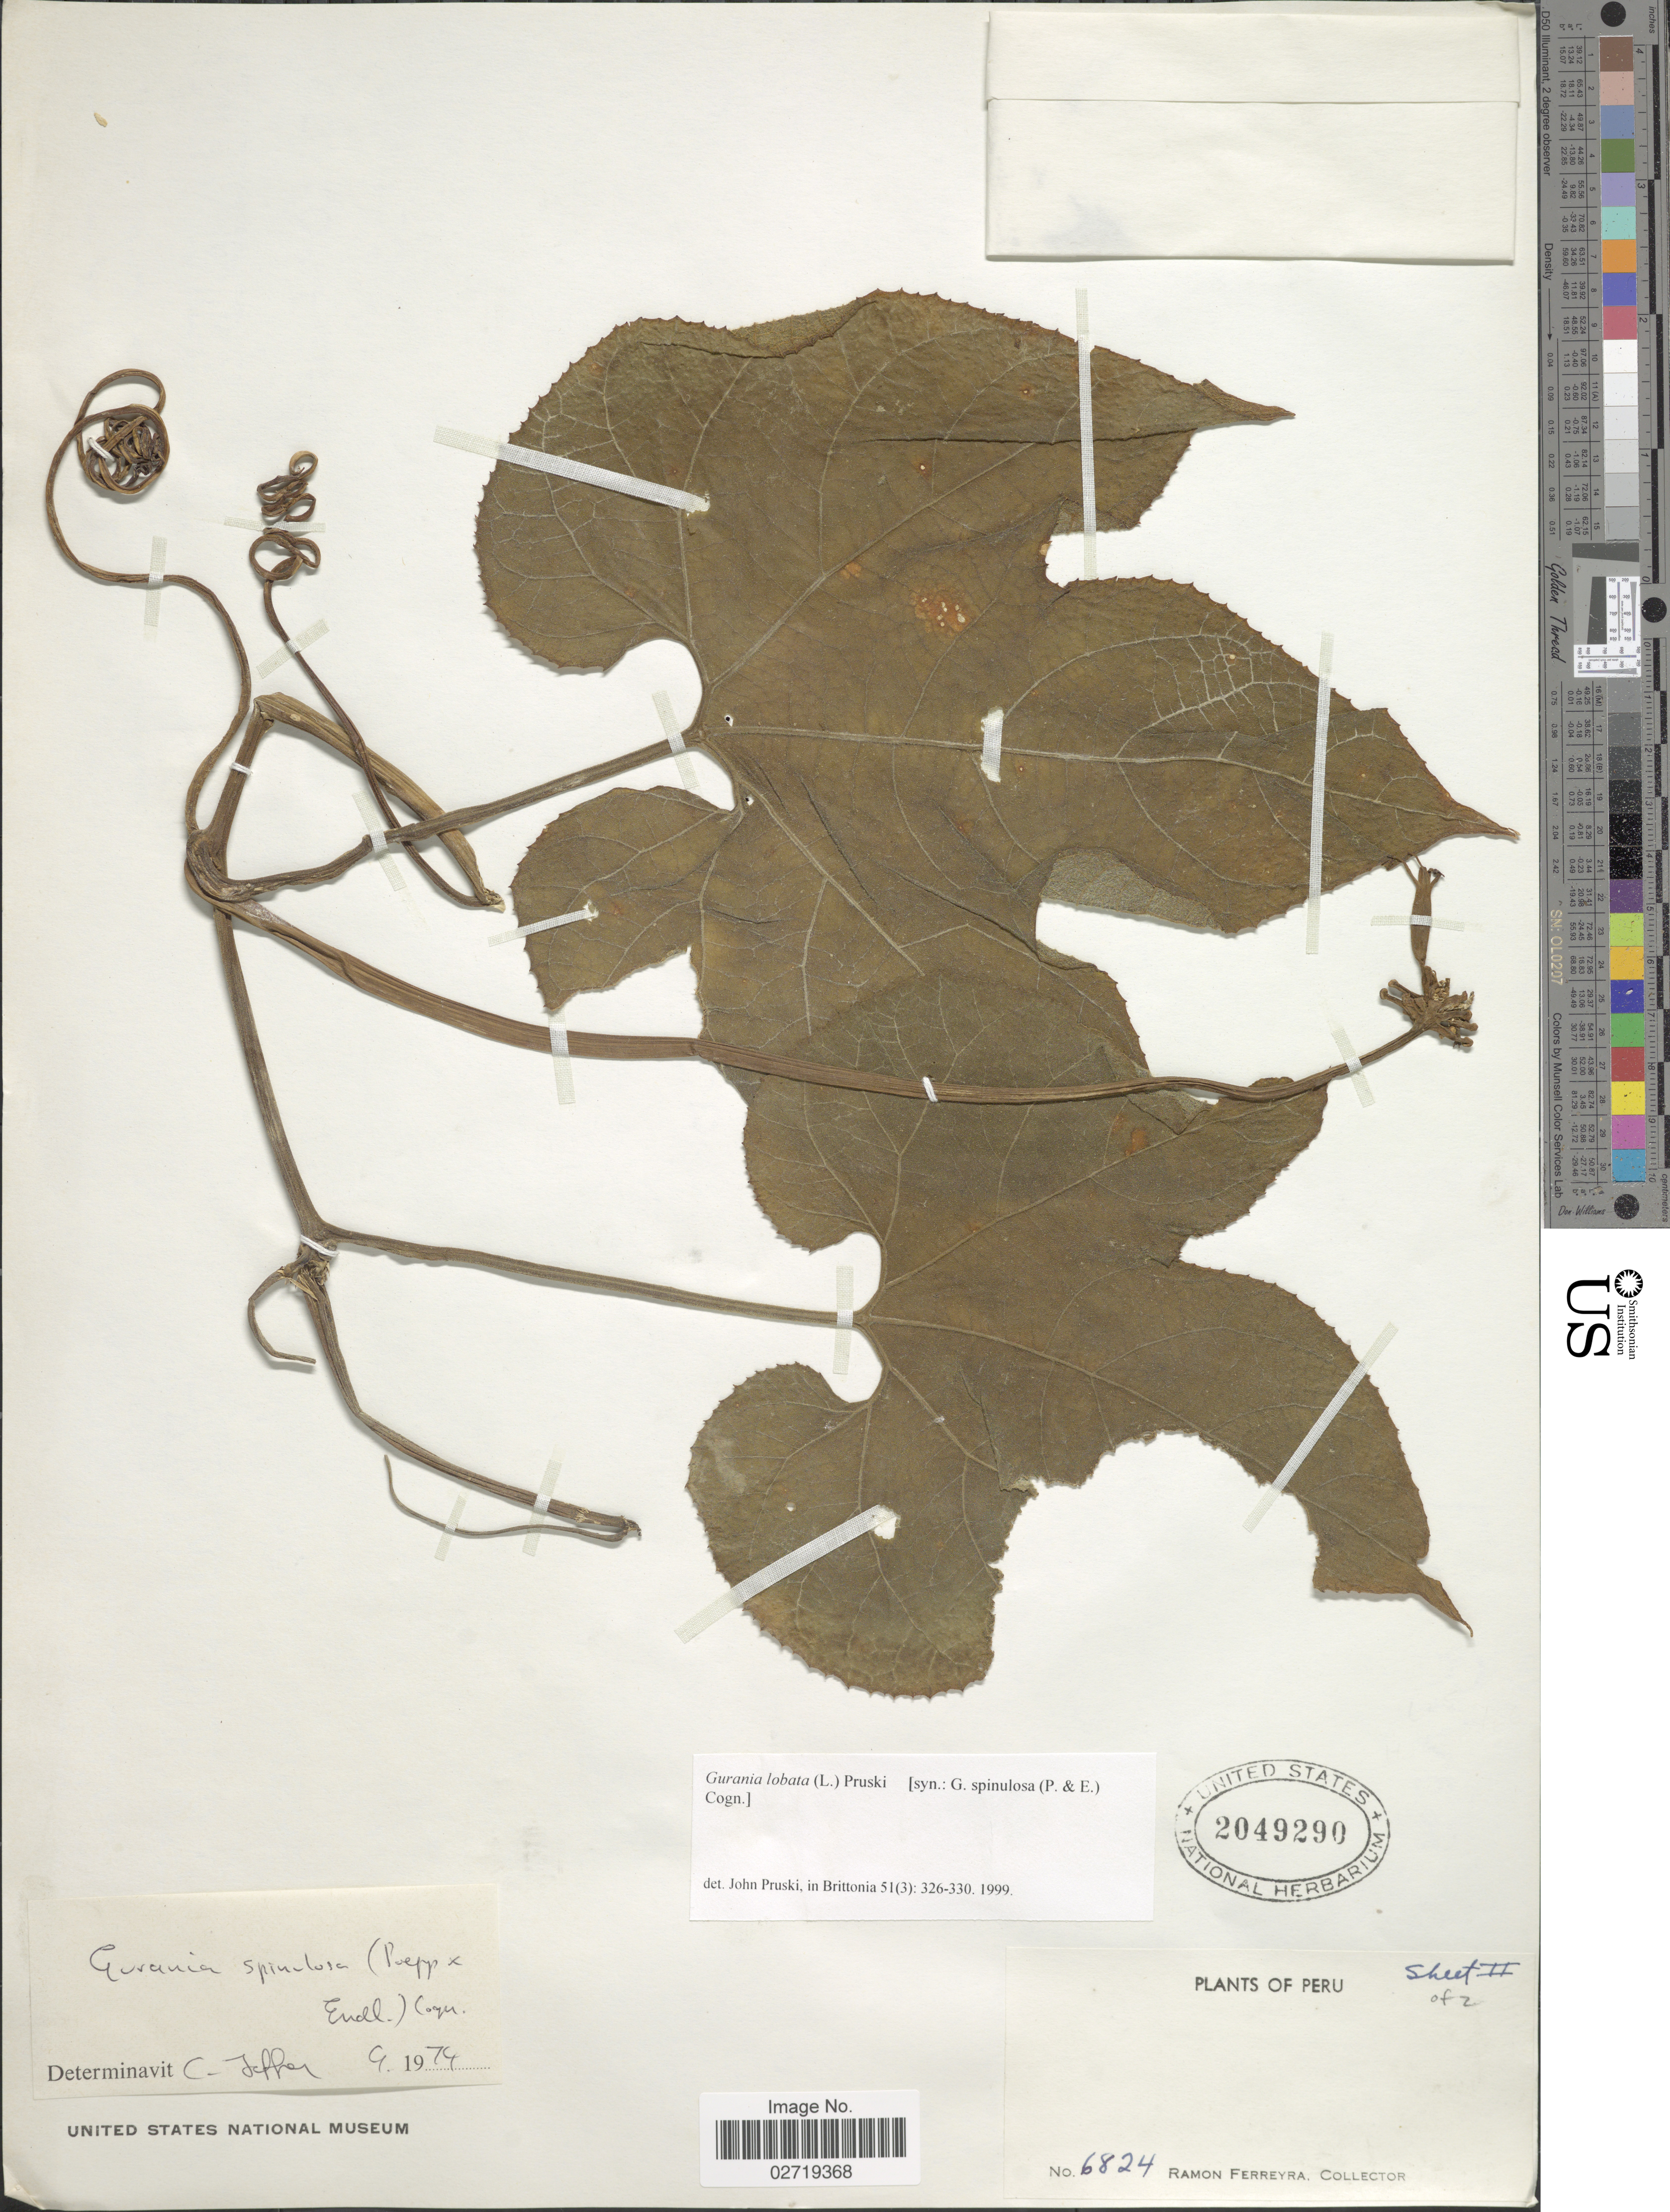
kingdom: Plantae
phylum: Tracheophyta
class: Magnoliopsida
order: Cucurbitales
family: Cucurbitaceae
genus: Gurania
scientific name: Gurania lobata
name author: (L.) Pruski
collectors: R. A. Ferreyra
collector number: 6824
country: Peru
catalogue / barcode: US 2049290